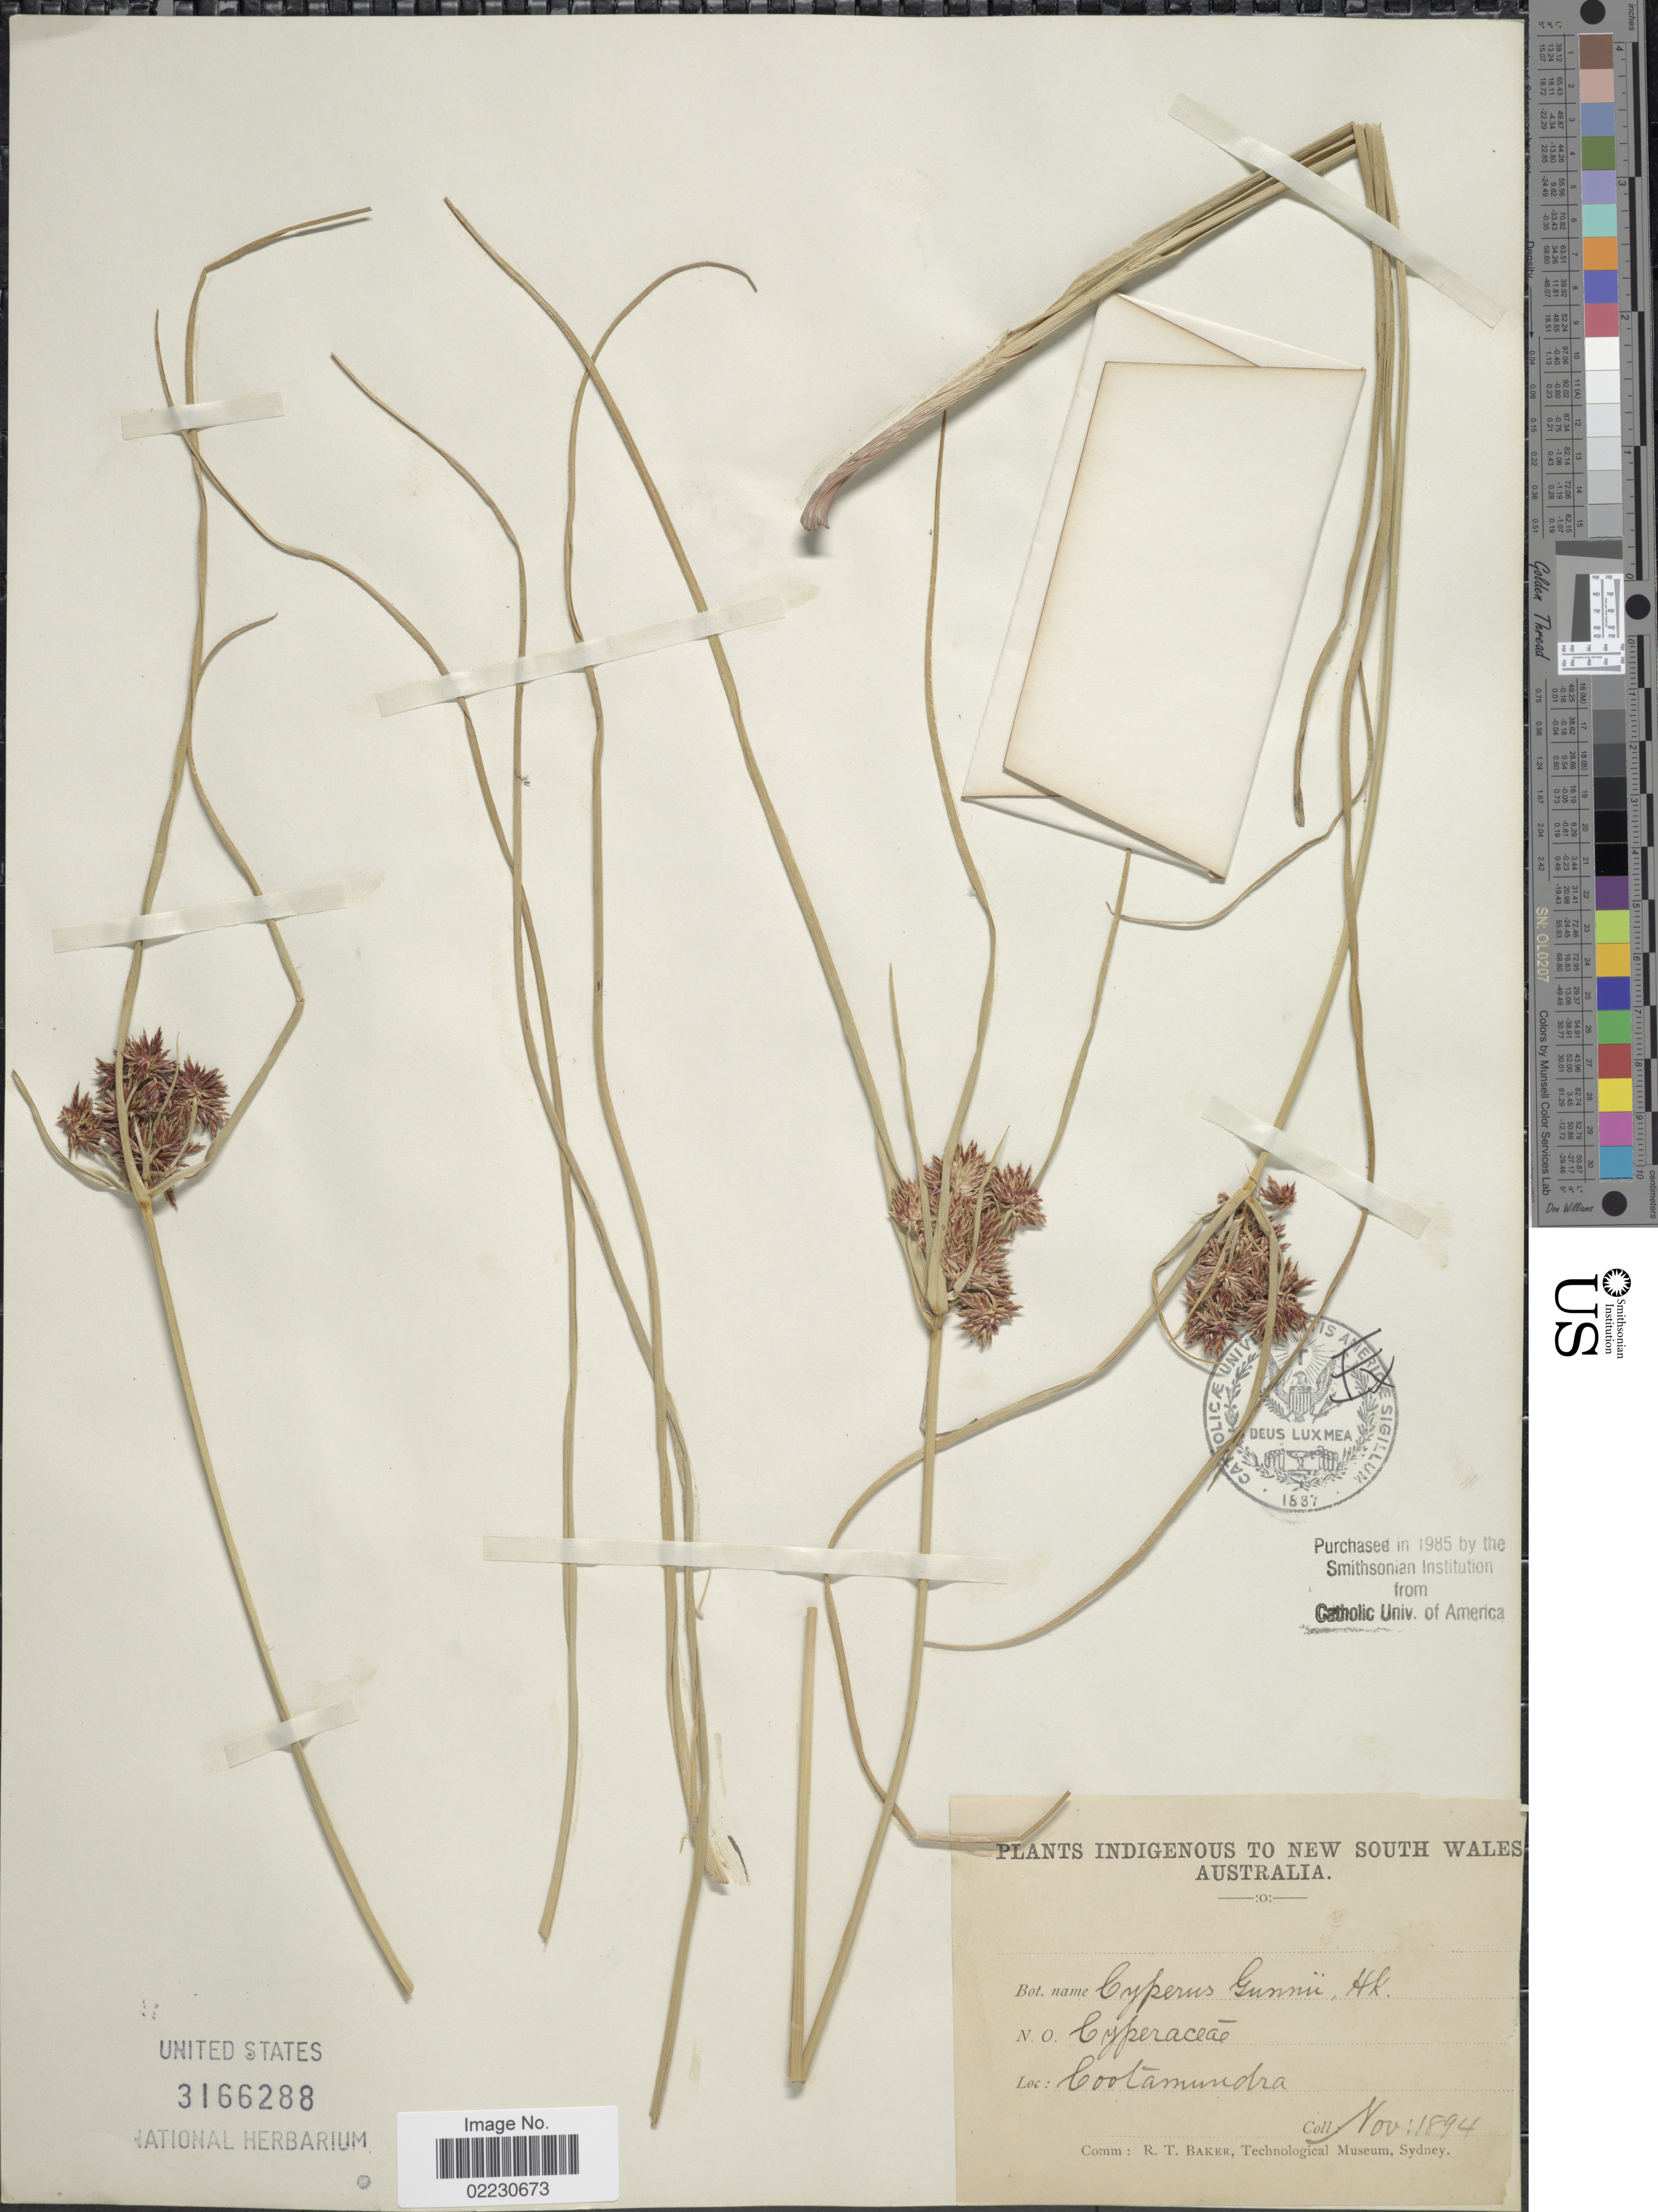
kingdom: Plantae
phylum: Tracheophyta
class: Liliopsida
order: Poales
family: Cyperaceae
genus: Cyperus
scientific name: Cyperus gunnii subsp. gunnii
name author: Hook. f.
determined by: Strong, Mark T., (BOT), Smithsonian Institution - National Museum of Natural History (UNITED STATES)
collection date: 1894-11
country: Australia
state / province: New South Wales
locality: Cootamundra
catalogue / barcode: US 3166288